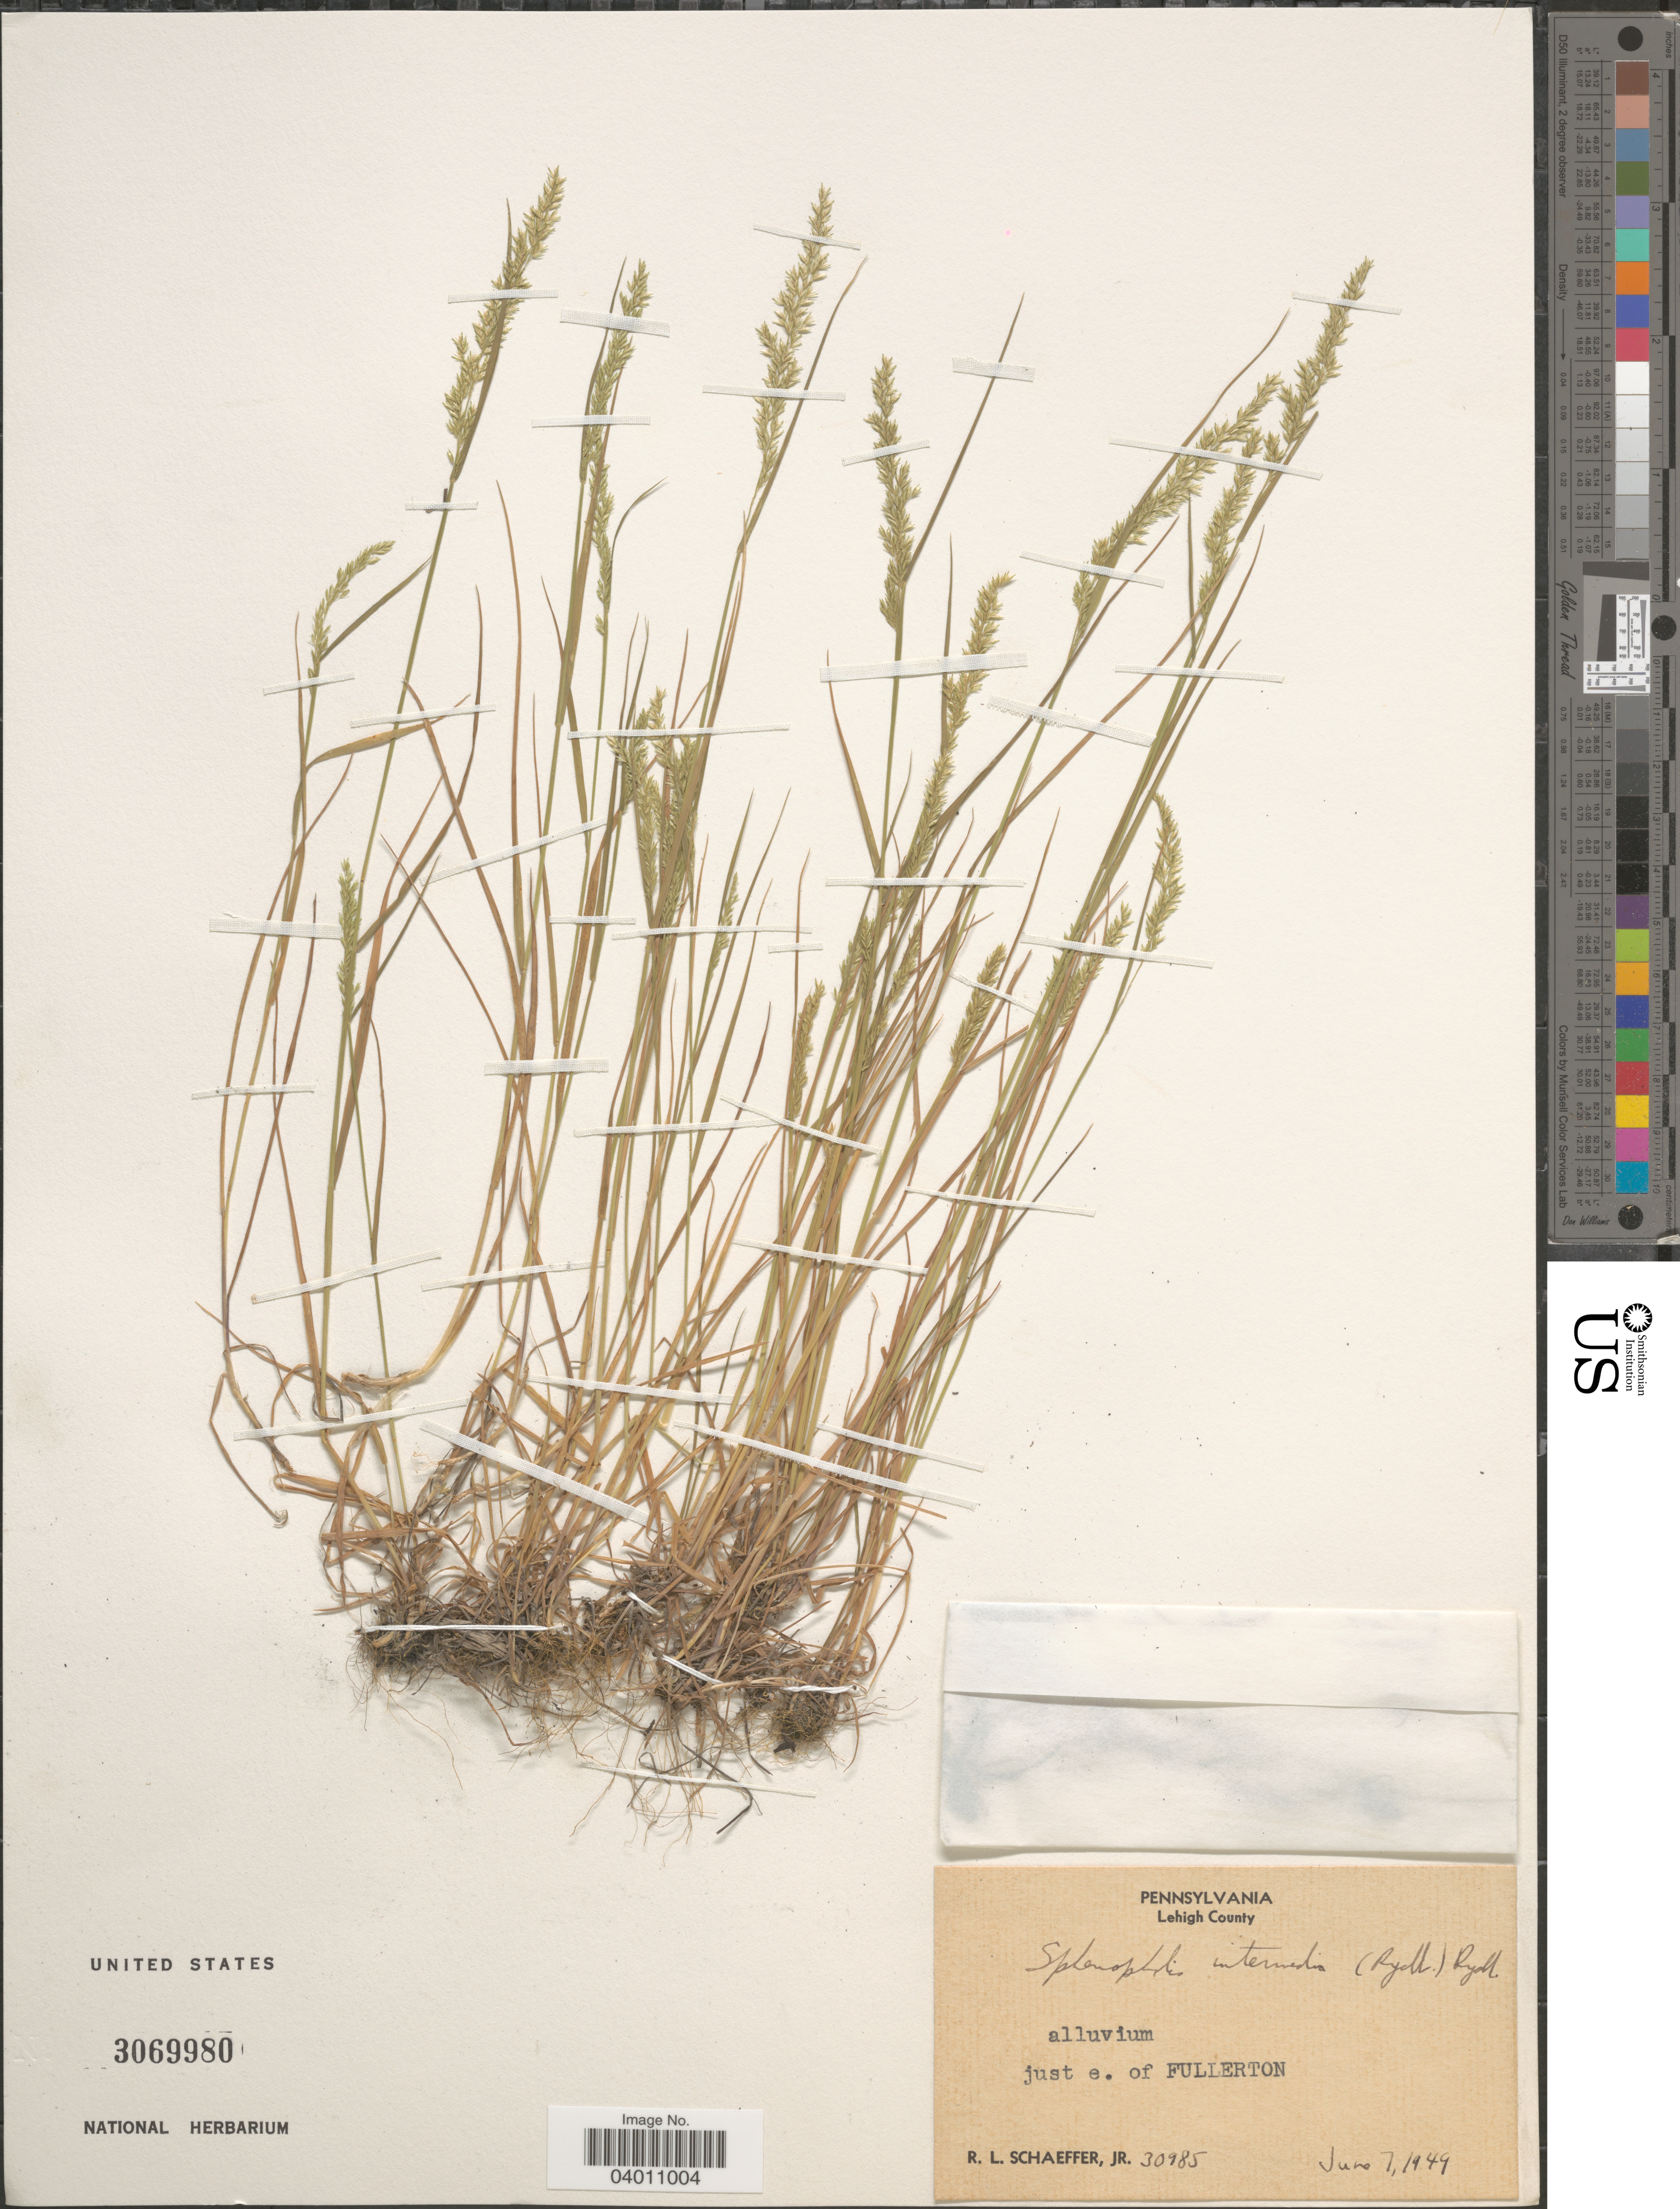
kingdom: Plantae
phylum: Tracheophyta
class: Liliopsida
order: Poales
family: Poaceae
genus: Sphenopholis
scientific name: Sphenopholis intermedia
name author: (Rydb.) Rydb.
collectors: R. L. Schaeffer Jr.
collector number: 30985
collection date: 1949-06-07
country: United States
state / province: Pennsylvania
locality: Lehigh County. Just e. of Fullerton.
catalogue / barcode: US 3069980